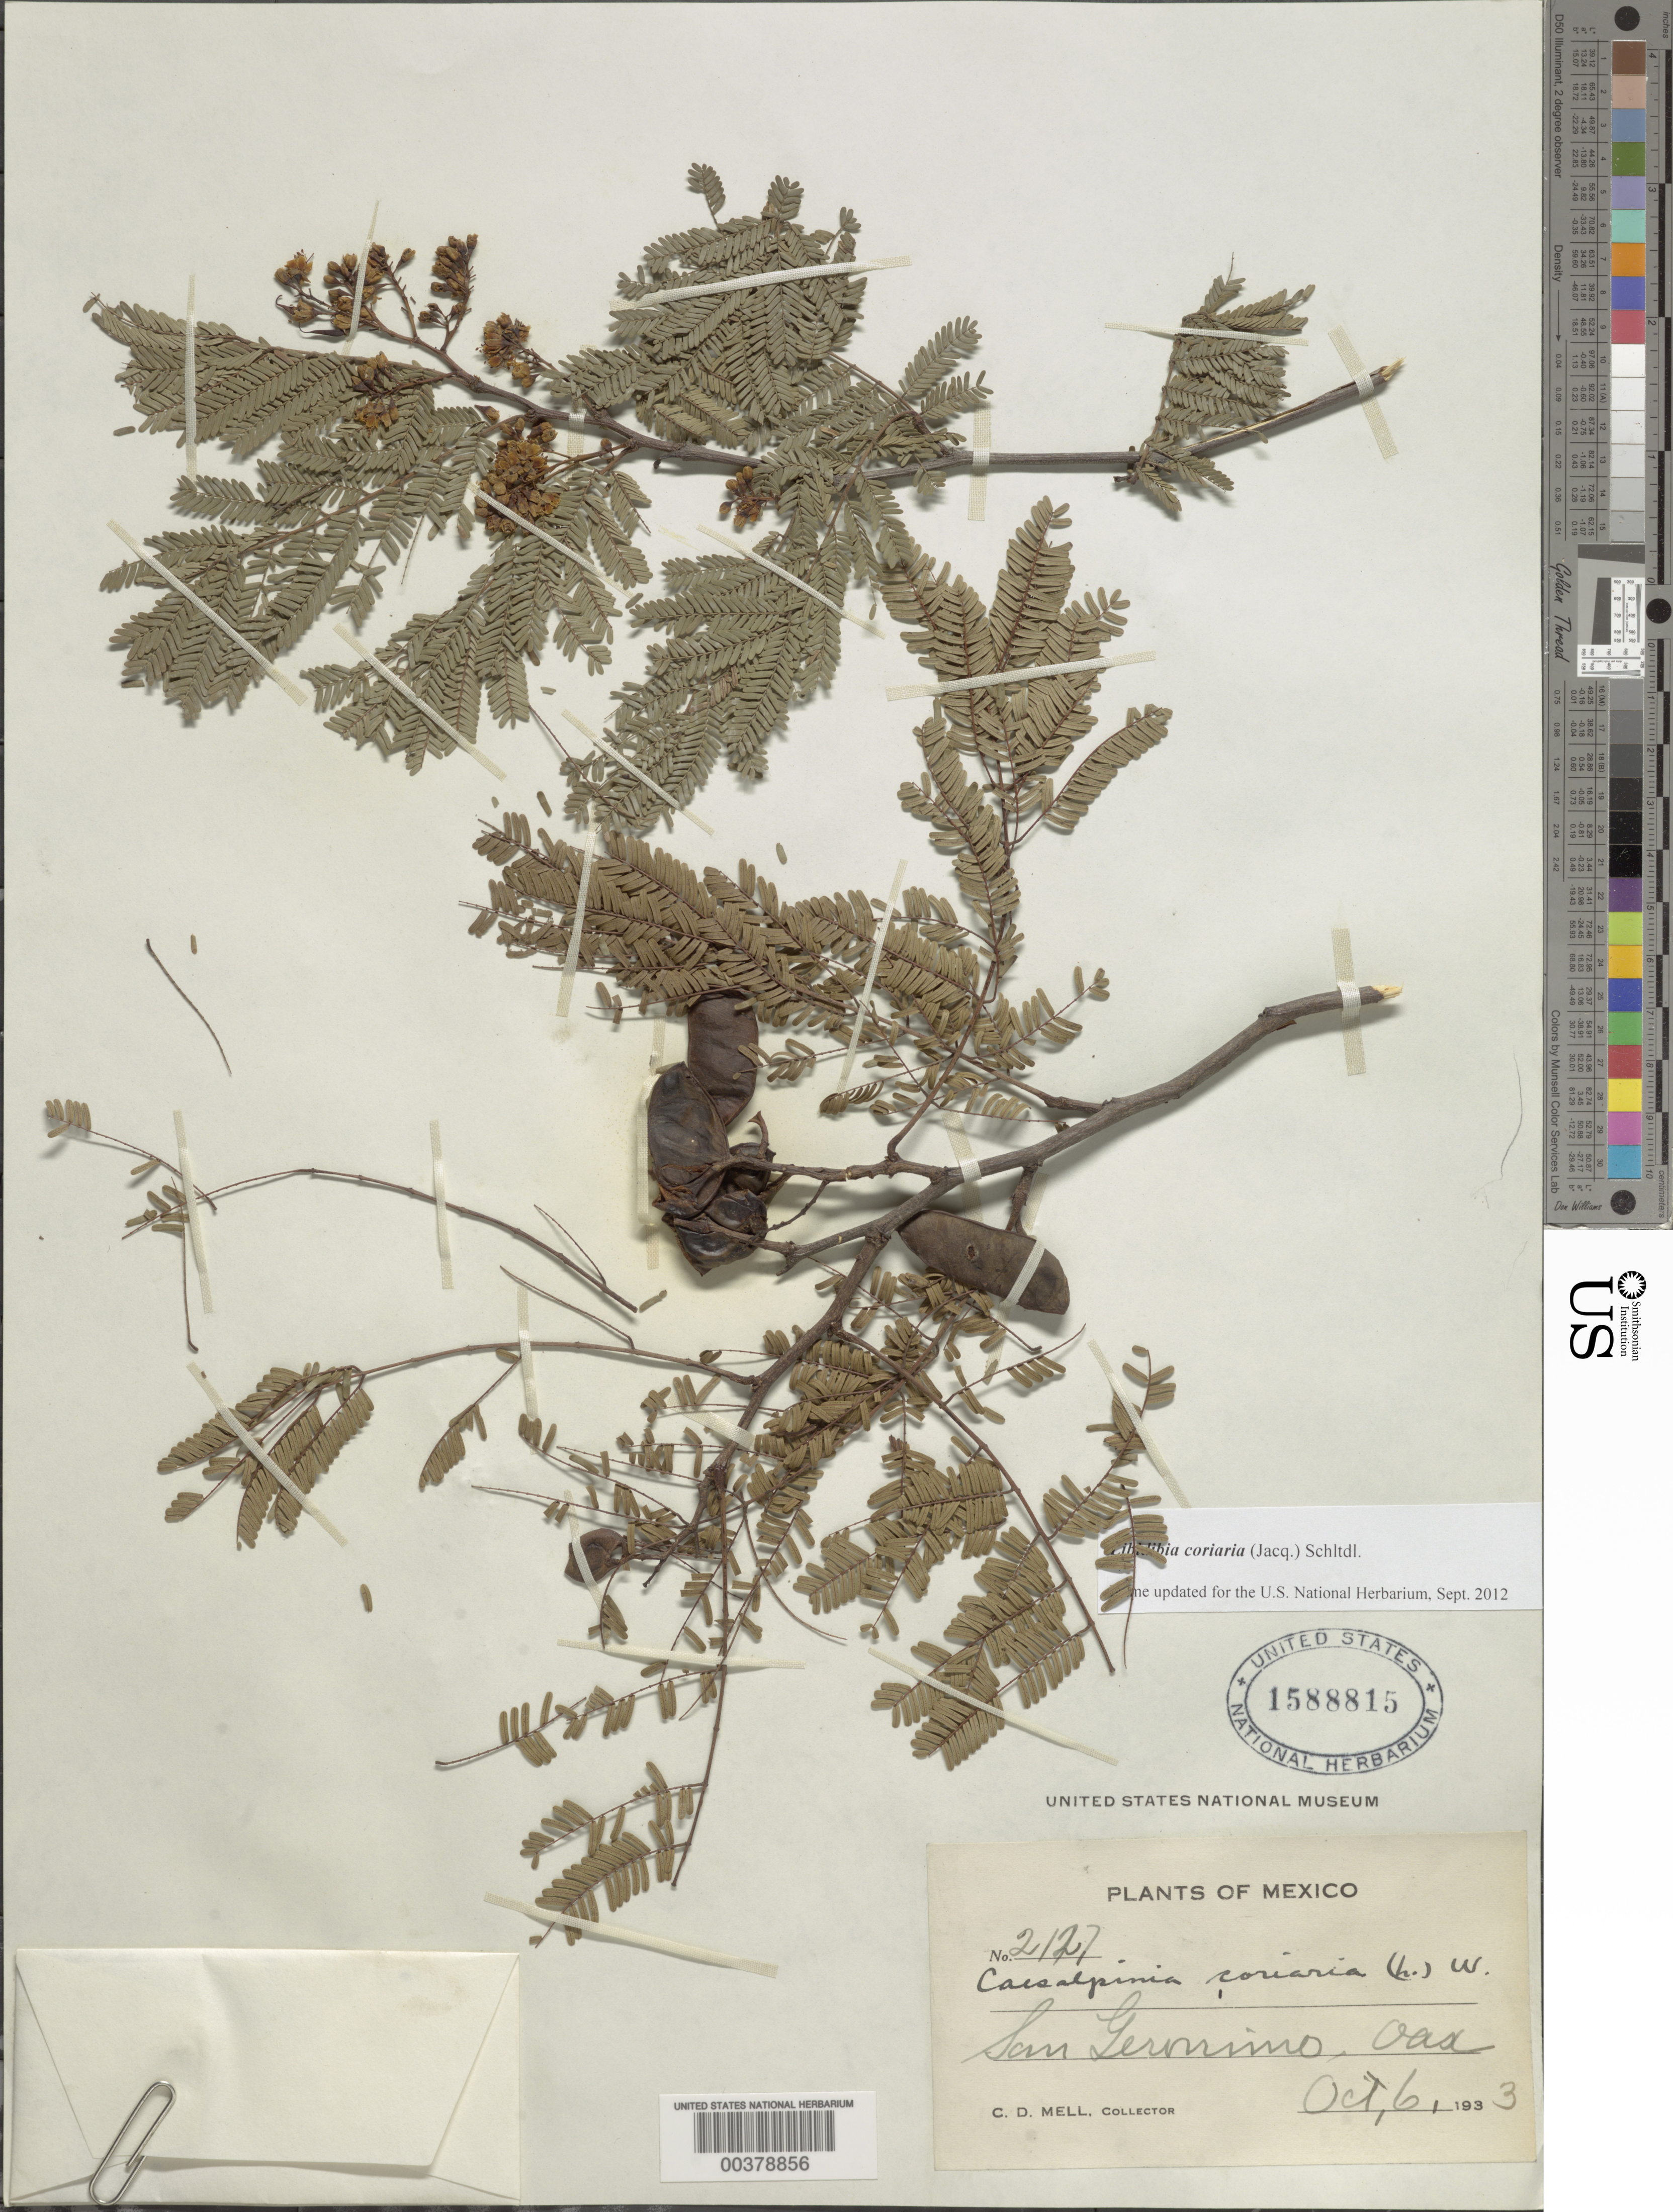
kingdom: Plantae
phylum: Tracheophyta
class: Magnoliopsida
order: Fabales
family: Fabaceae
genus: Libidibia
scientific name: Libidibia coriaria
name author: (Jacq.) Schltdl.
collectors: C. D. Mell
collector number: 2127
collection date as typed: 06 Oct 1933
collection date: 1933-10-06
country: Mexico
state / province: Oaxaca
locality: San geronimo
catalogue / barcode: US 1588815